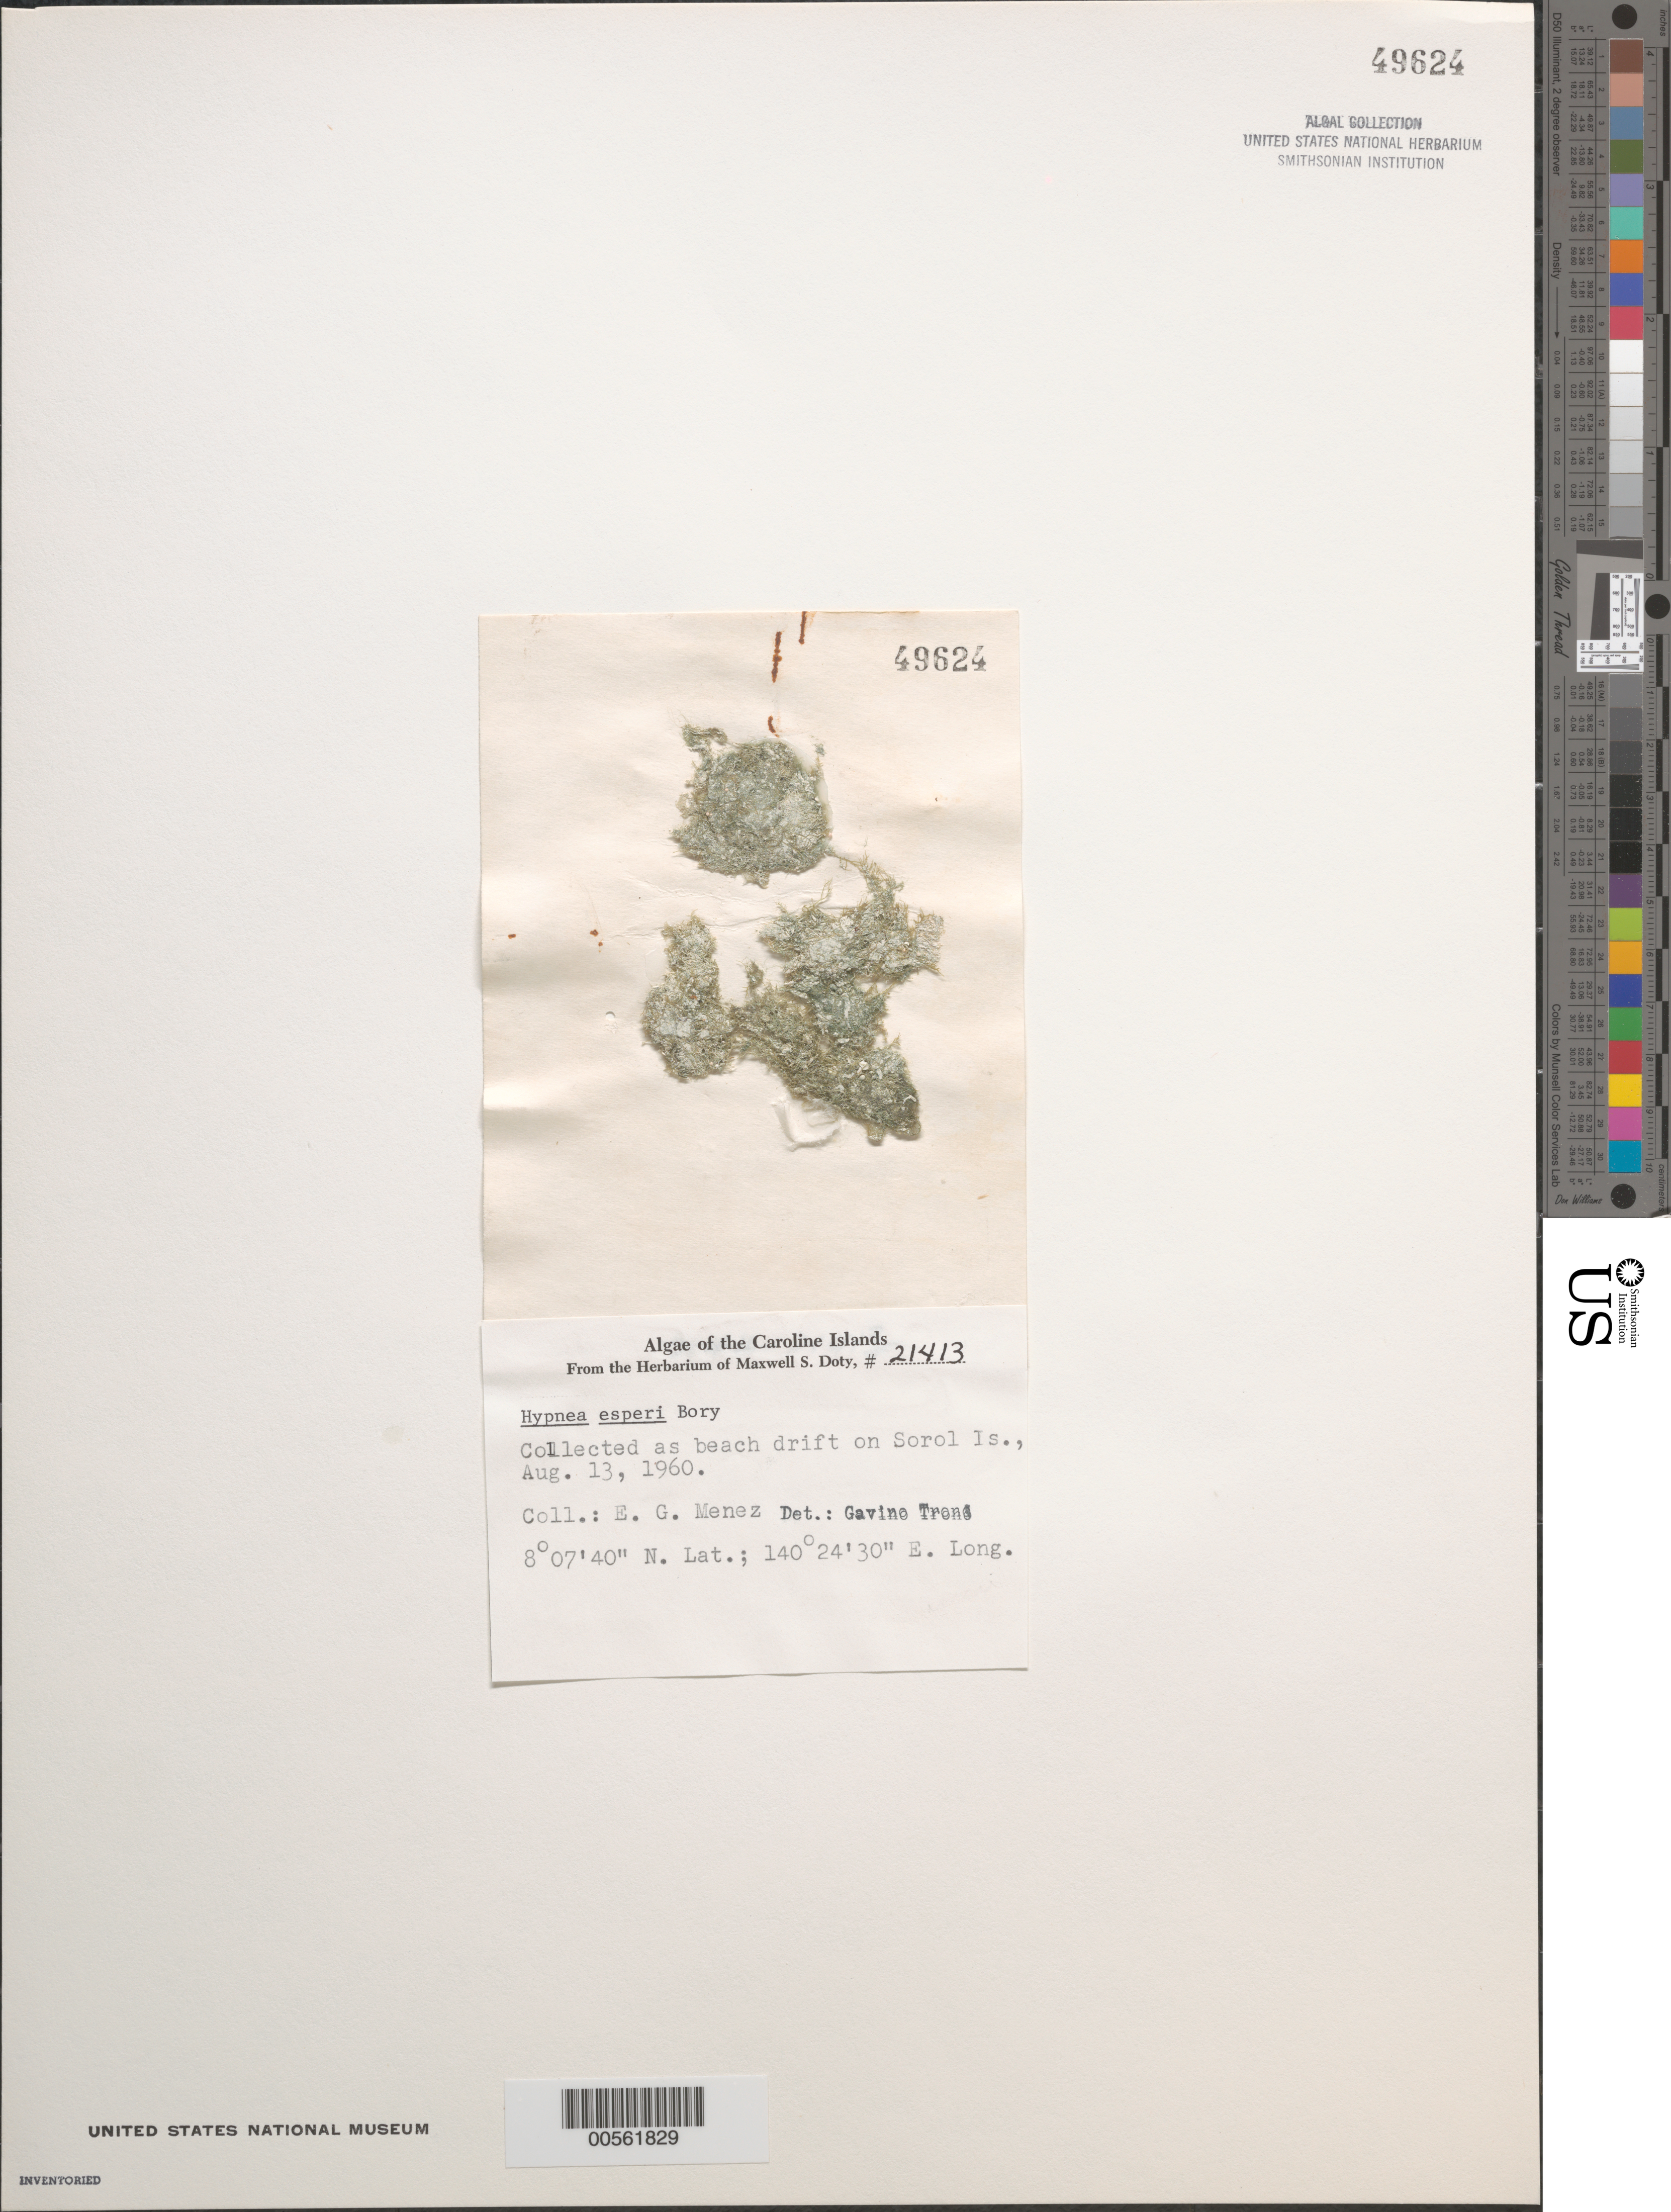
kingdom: Plantae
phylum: Rhodophyta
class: Florideophyceae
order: Gigartinales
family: Cystocloniaceae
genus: Hypnea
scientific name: Hypnea esperi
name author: Bory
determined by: Trono, Gavino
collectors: Meñez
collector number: MSD 21413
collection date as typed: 13 Aug 1960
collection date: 1960-08-13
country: Micronesia, Federated States of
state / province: Yap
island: Sorol Atoll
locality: Sorel Islet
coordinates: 8 07' 40" N, 140 24' 30" E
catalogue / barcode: US 49624